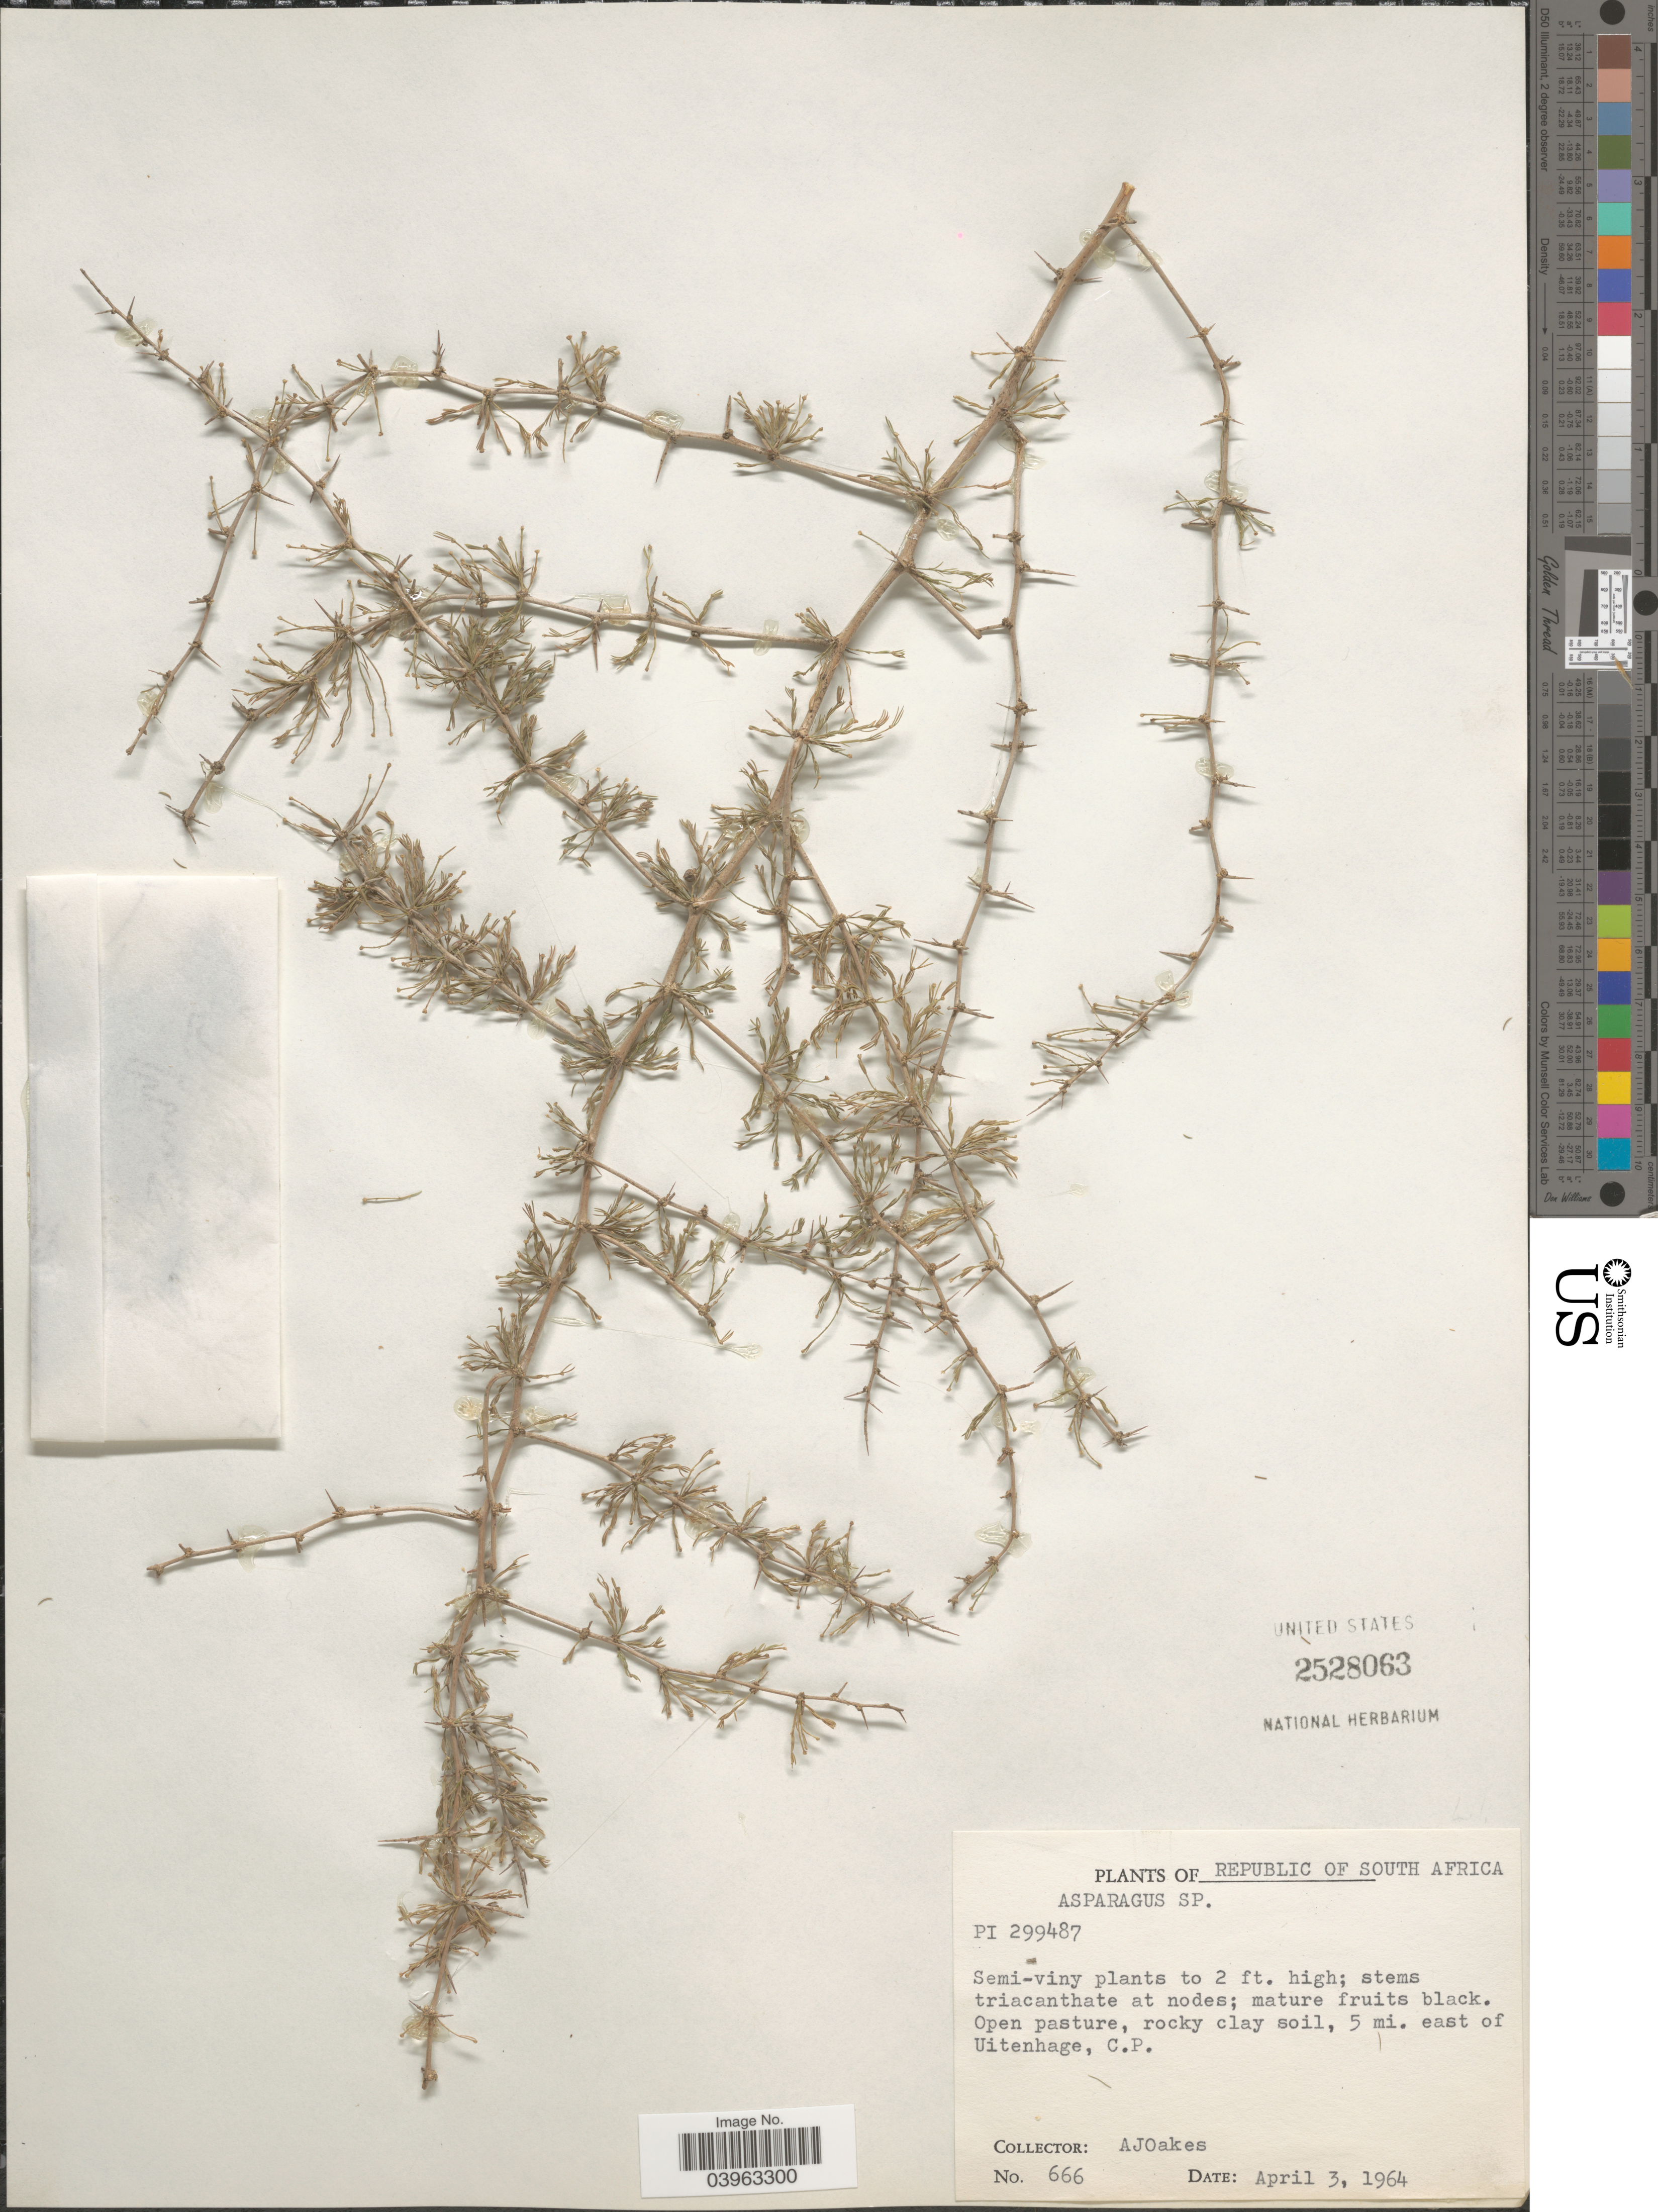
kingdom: Plantae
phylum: Tracheophyta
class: Liliopsida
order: Asparagales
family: Asparagaceae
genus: Asparagus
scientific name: Asparagus sp.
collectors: A. Oakes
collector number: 666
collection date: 1964-04-03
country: South Africa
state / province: Eastern Cape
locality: Republic of South Africa. Open pasture, rocky clay soil, 5 mi. east of Uitenhage, C. P.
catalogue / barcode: US 2528063